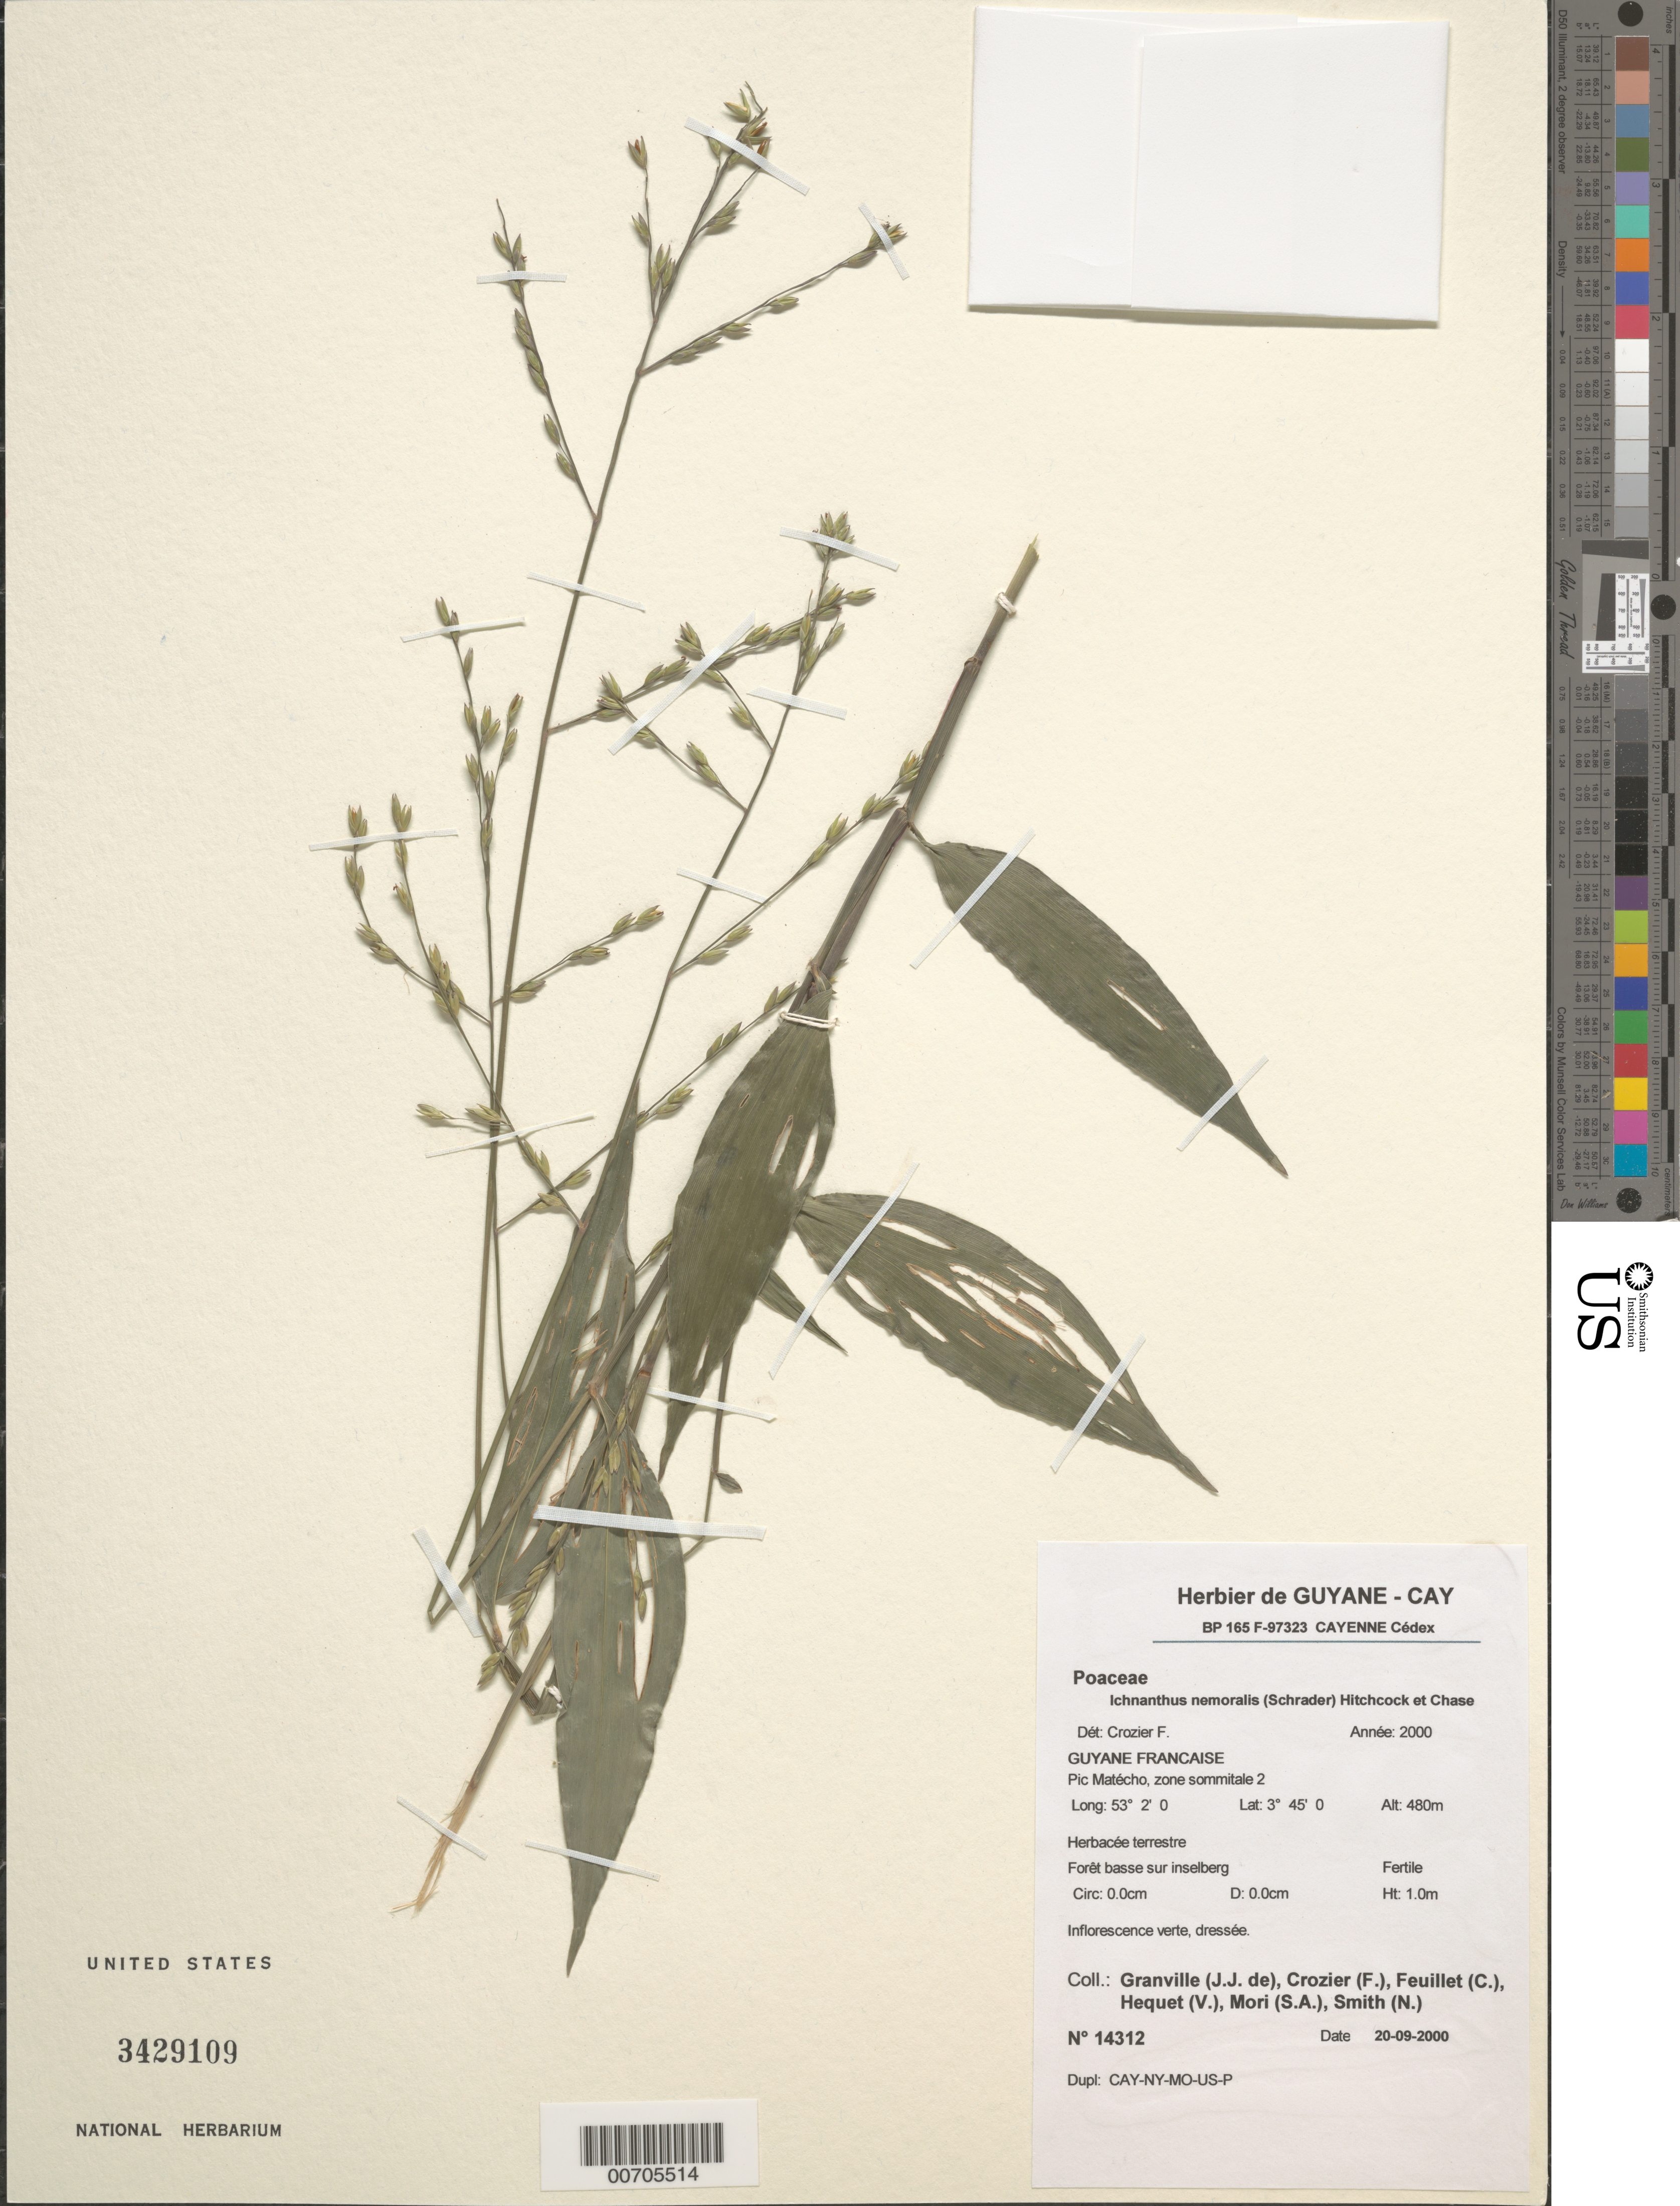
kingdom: Plantae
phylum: Tracheophyta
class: Liliopsida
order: Poales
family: Poaceae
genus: Ichnanthus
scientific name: Ichnanthus nemoralis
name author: (Schrad.) Hitchc. & Chase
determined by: Crozier, F.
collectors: J.-J. de Granville, F. Crozier, C. Feuillet, V. Hequet, S. Mori & N. Smith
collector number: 14312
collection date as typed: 20-Sep-00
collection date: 2000-09-20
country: French Guiana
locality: Pic Matécho, zone sommitale 2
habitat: Forêt basse sur d'inselberg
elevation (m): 480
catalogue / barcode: US 3429109